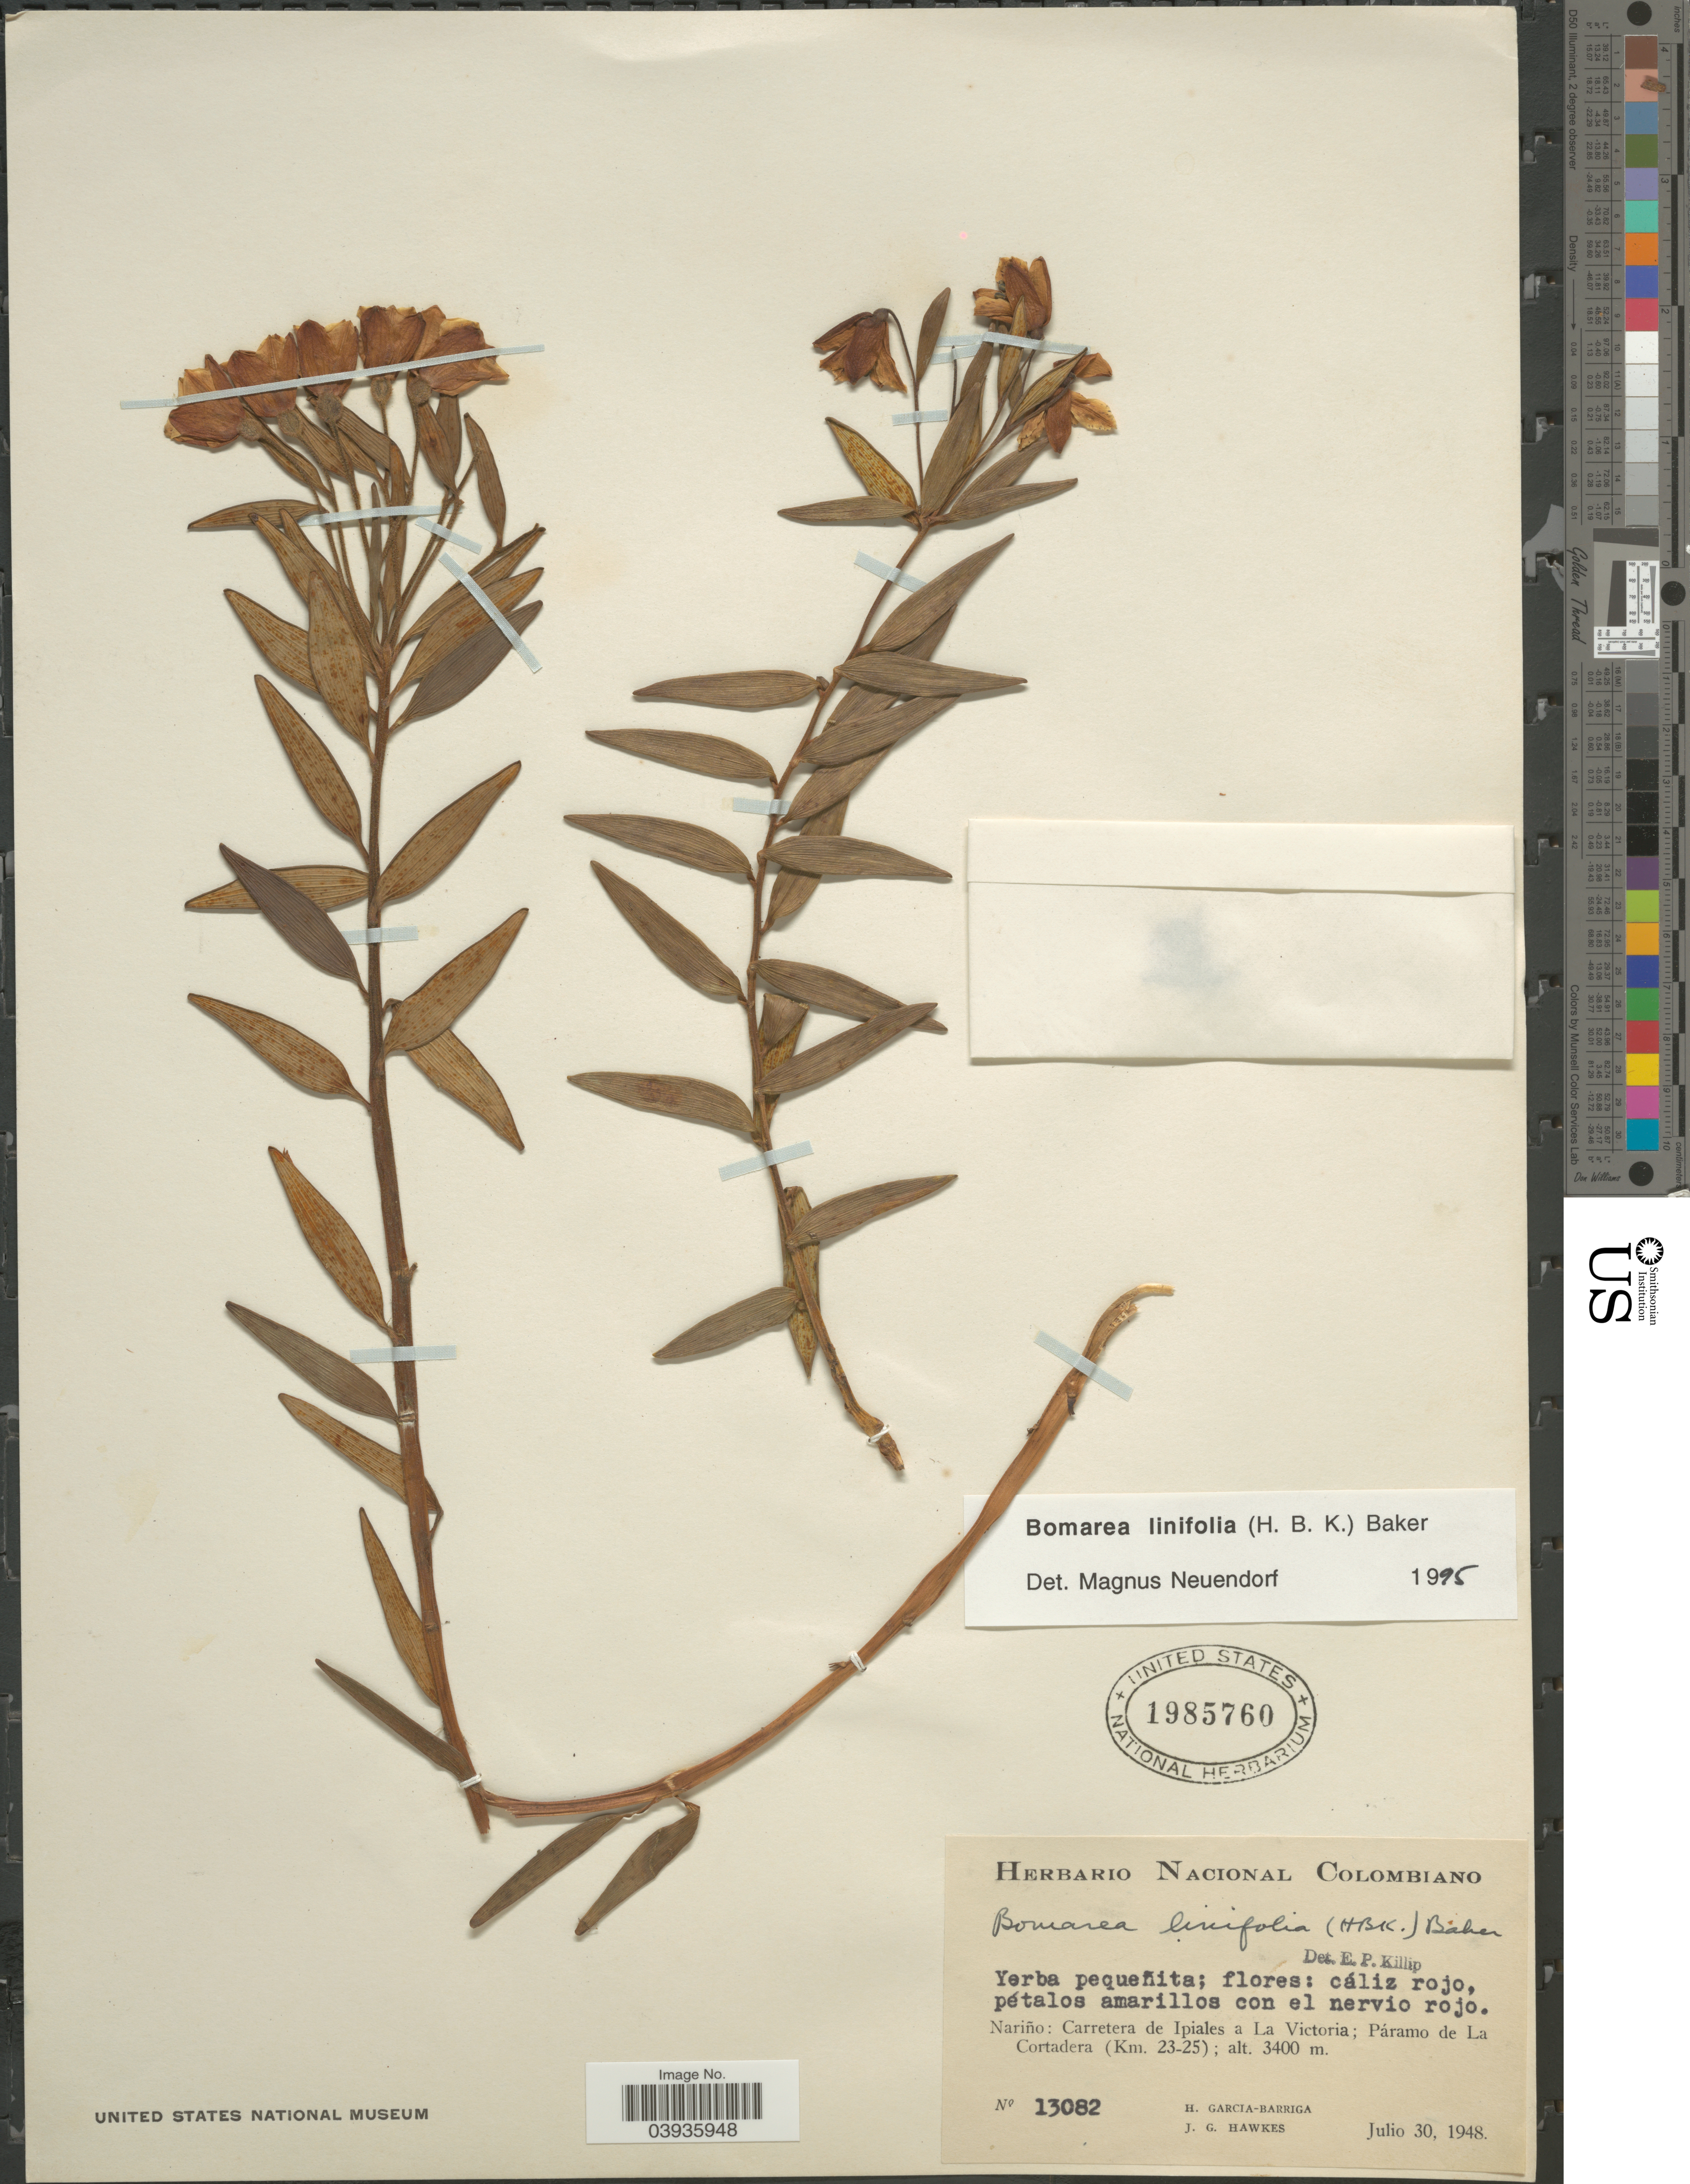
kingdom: Plantae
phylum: Tracheophyta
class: Liliopsida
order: Liliales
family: Alstroemeriaceae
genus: Bomarea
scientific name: Bomarea linifolia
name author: (Kunth) Baker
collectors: H. García Barriga & J. Hawkes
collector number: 13082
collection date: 1948-07-30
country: Colombia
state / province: Nariño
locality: Carretera de Ipiales a La Victoria; Páramo de La Cortadera (Km. 23-25).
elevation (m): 3400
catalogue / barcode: US 1985760